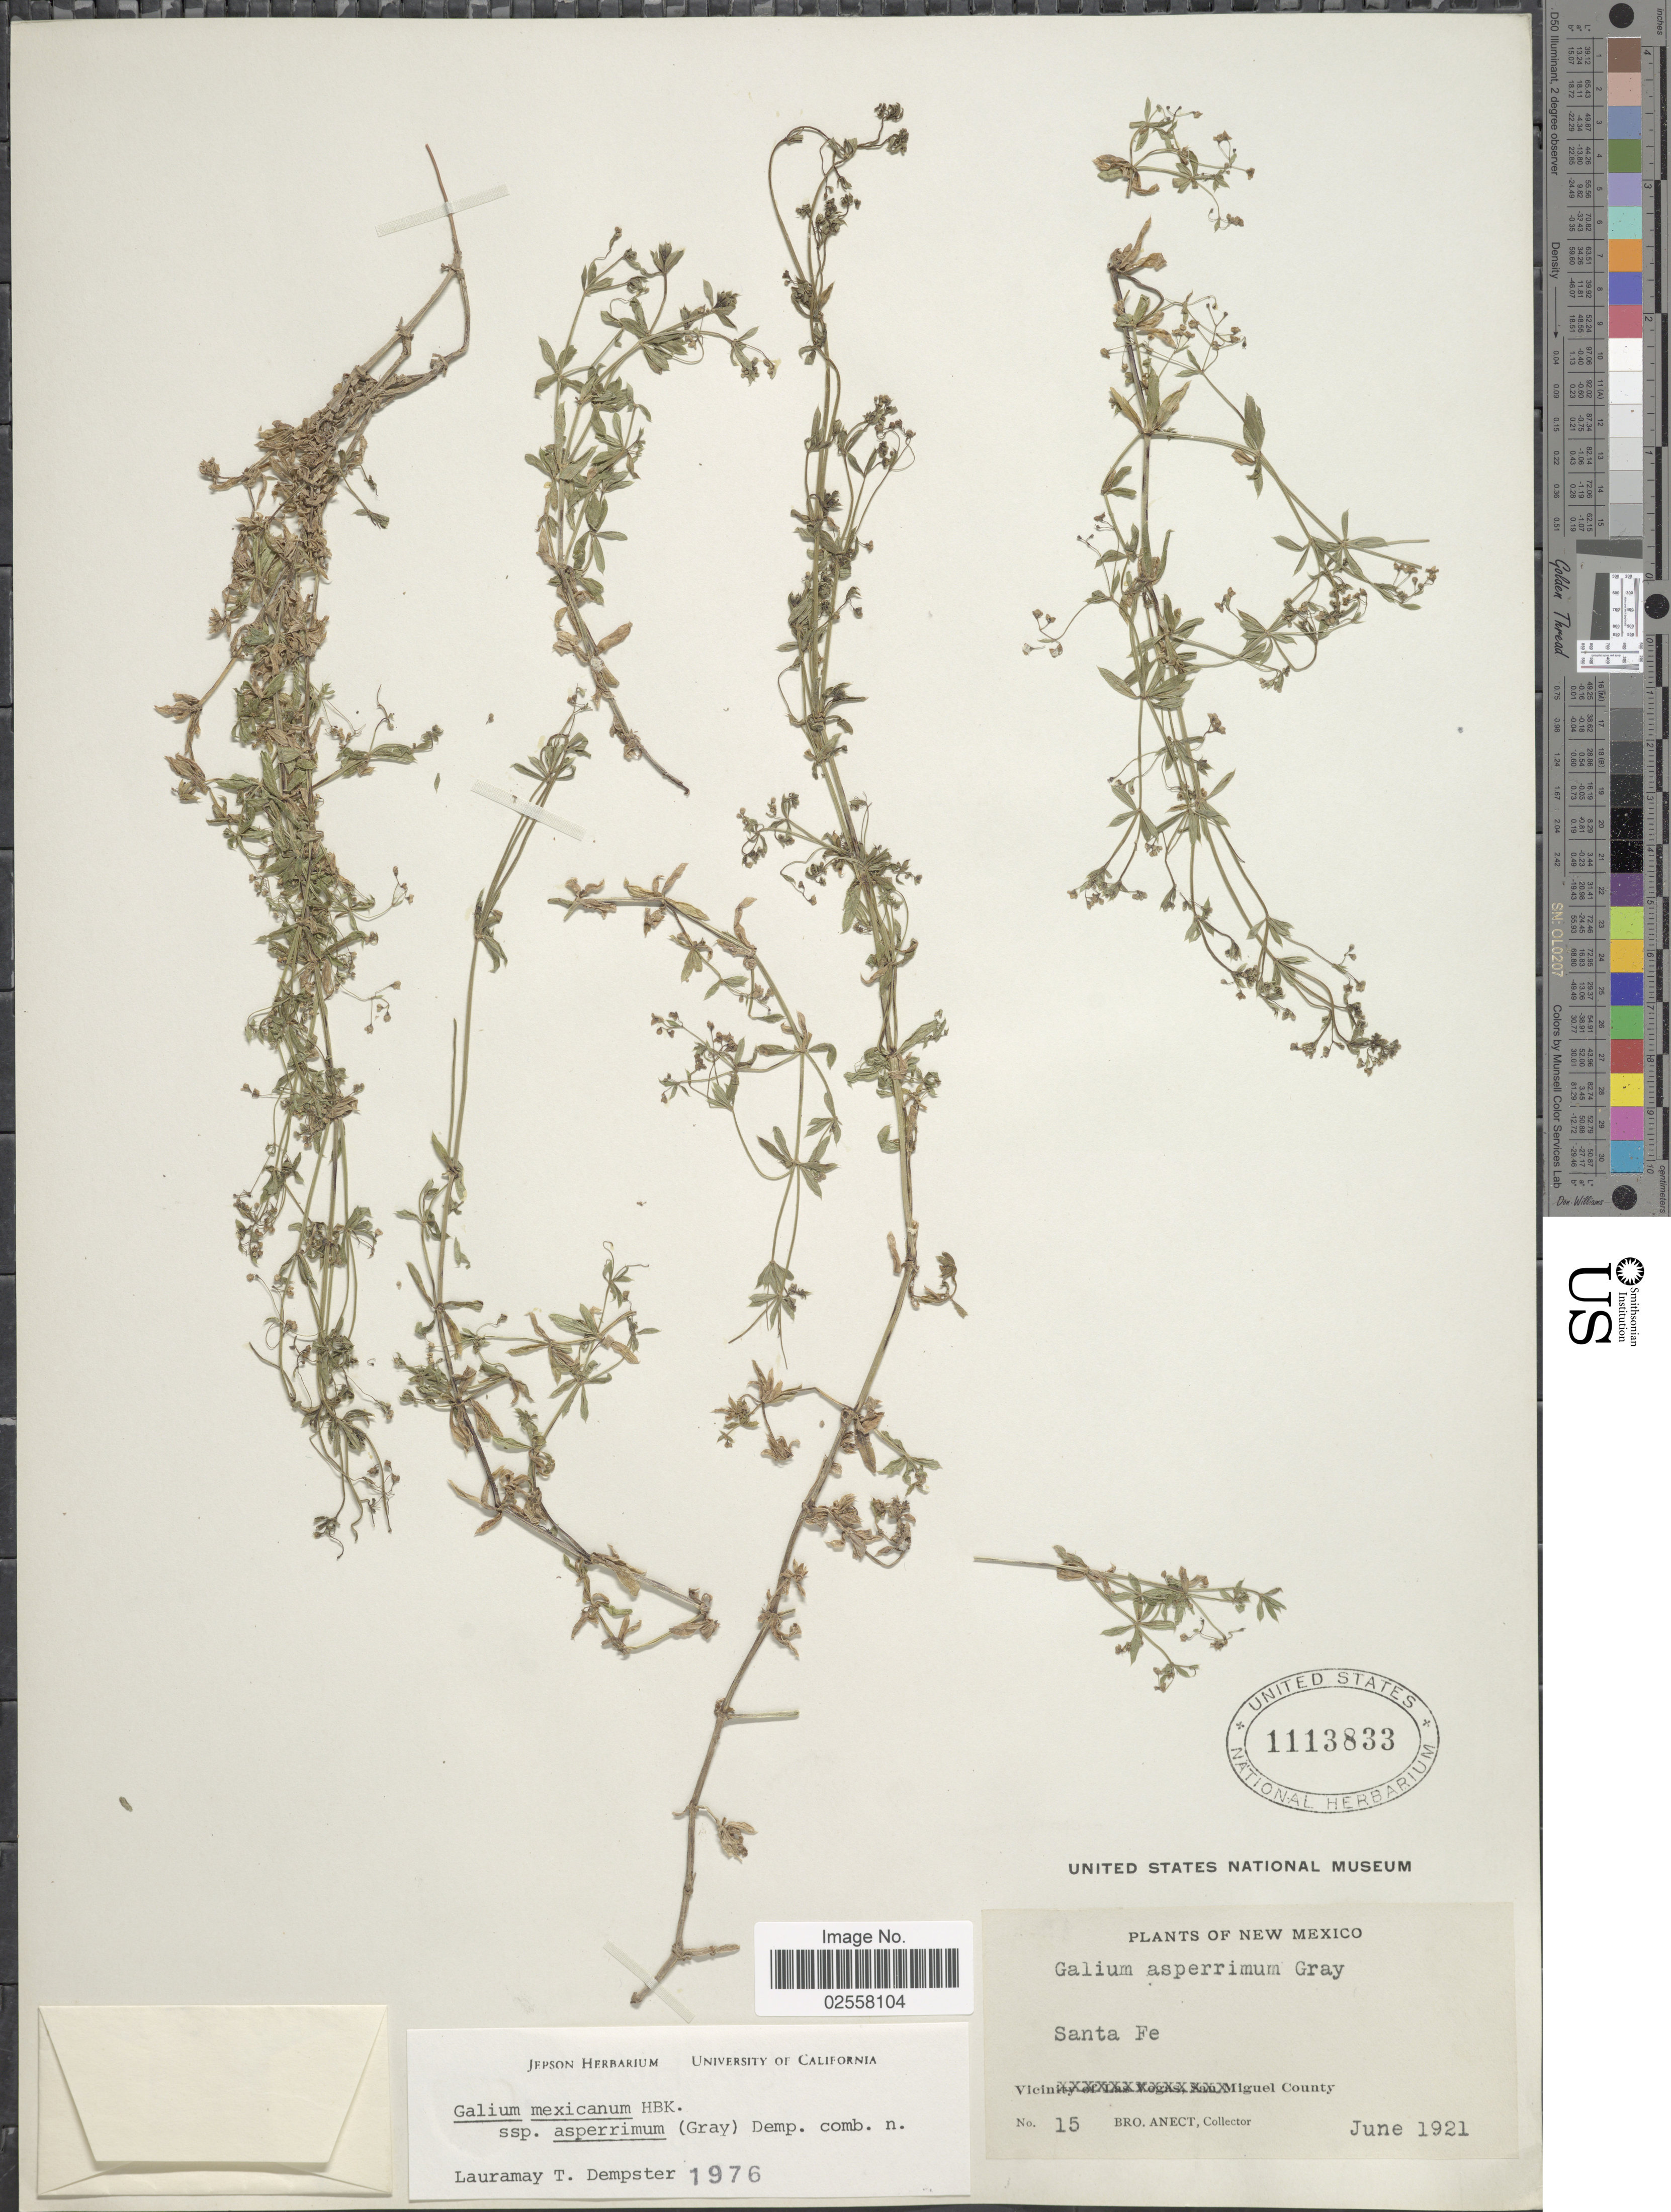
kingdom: Plantae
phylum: Tracheophyta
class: Magnoliopsida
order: Gentianales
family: Rubiaceae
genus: Galium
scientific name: Galium mexicanum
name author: Kunth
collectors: B. Anect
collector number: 15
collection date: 1921-06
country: United States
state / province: New Mexico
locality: Santa Fe, Vicinity Miguel County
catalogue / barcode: US 1113833